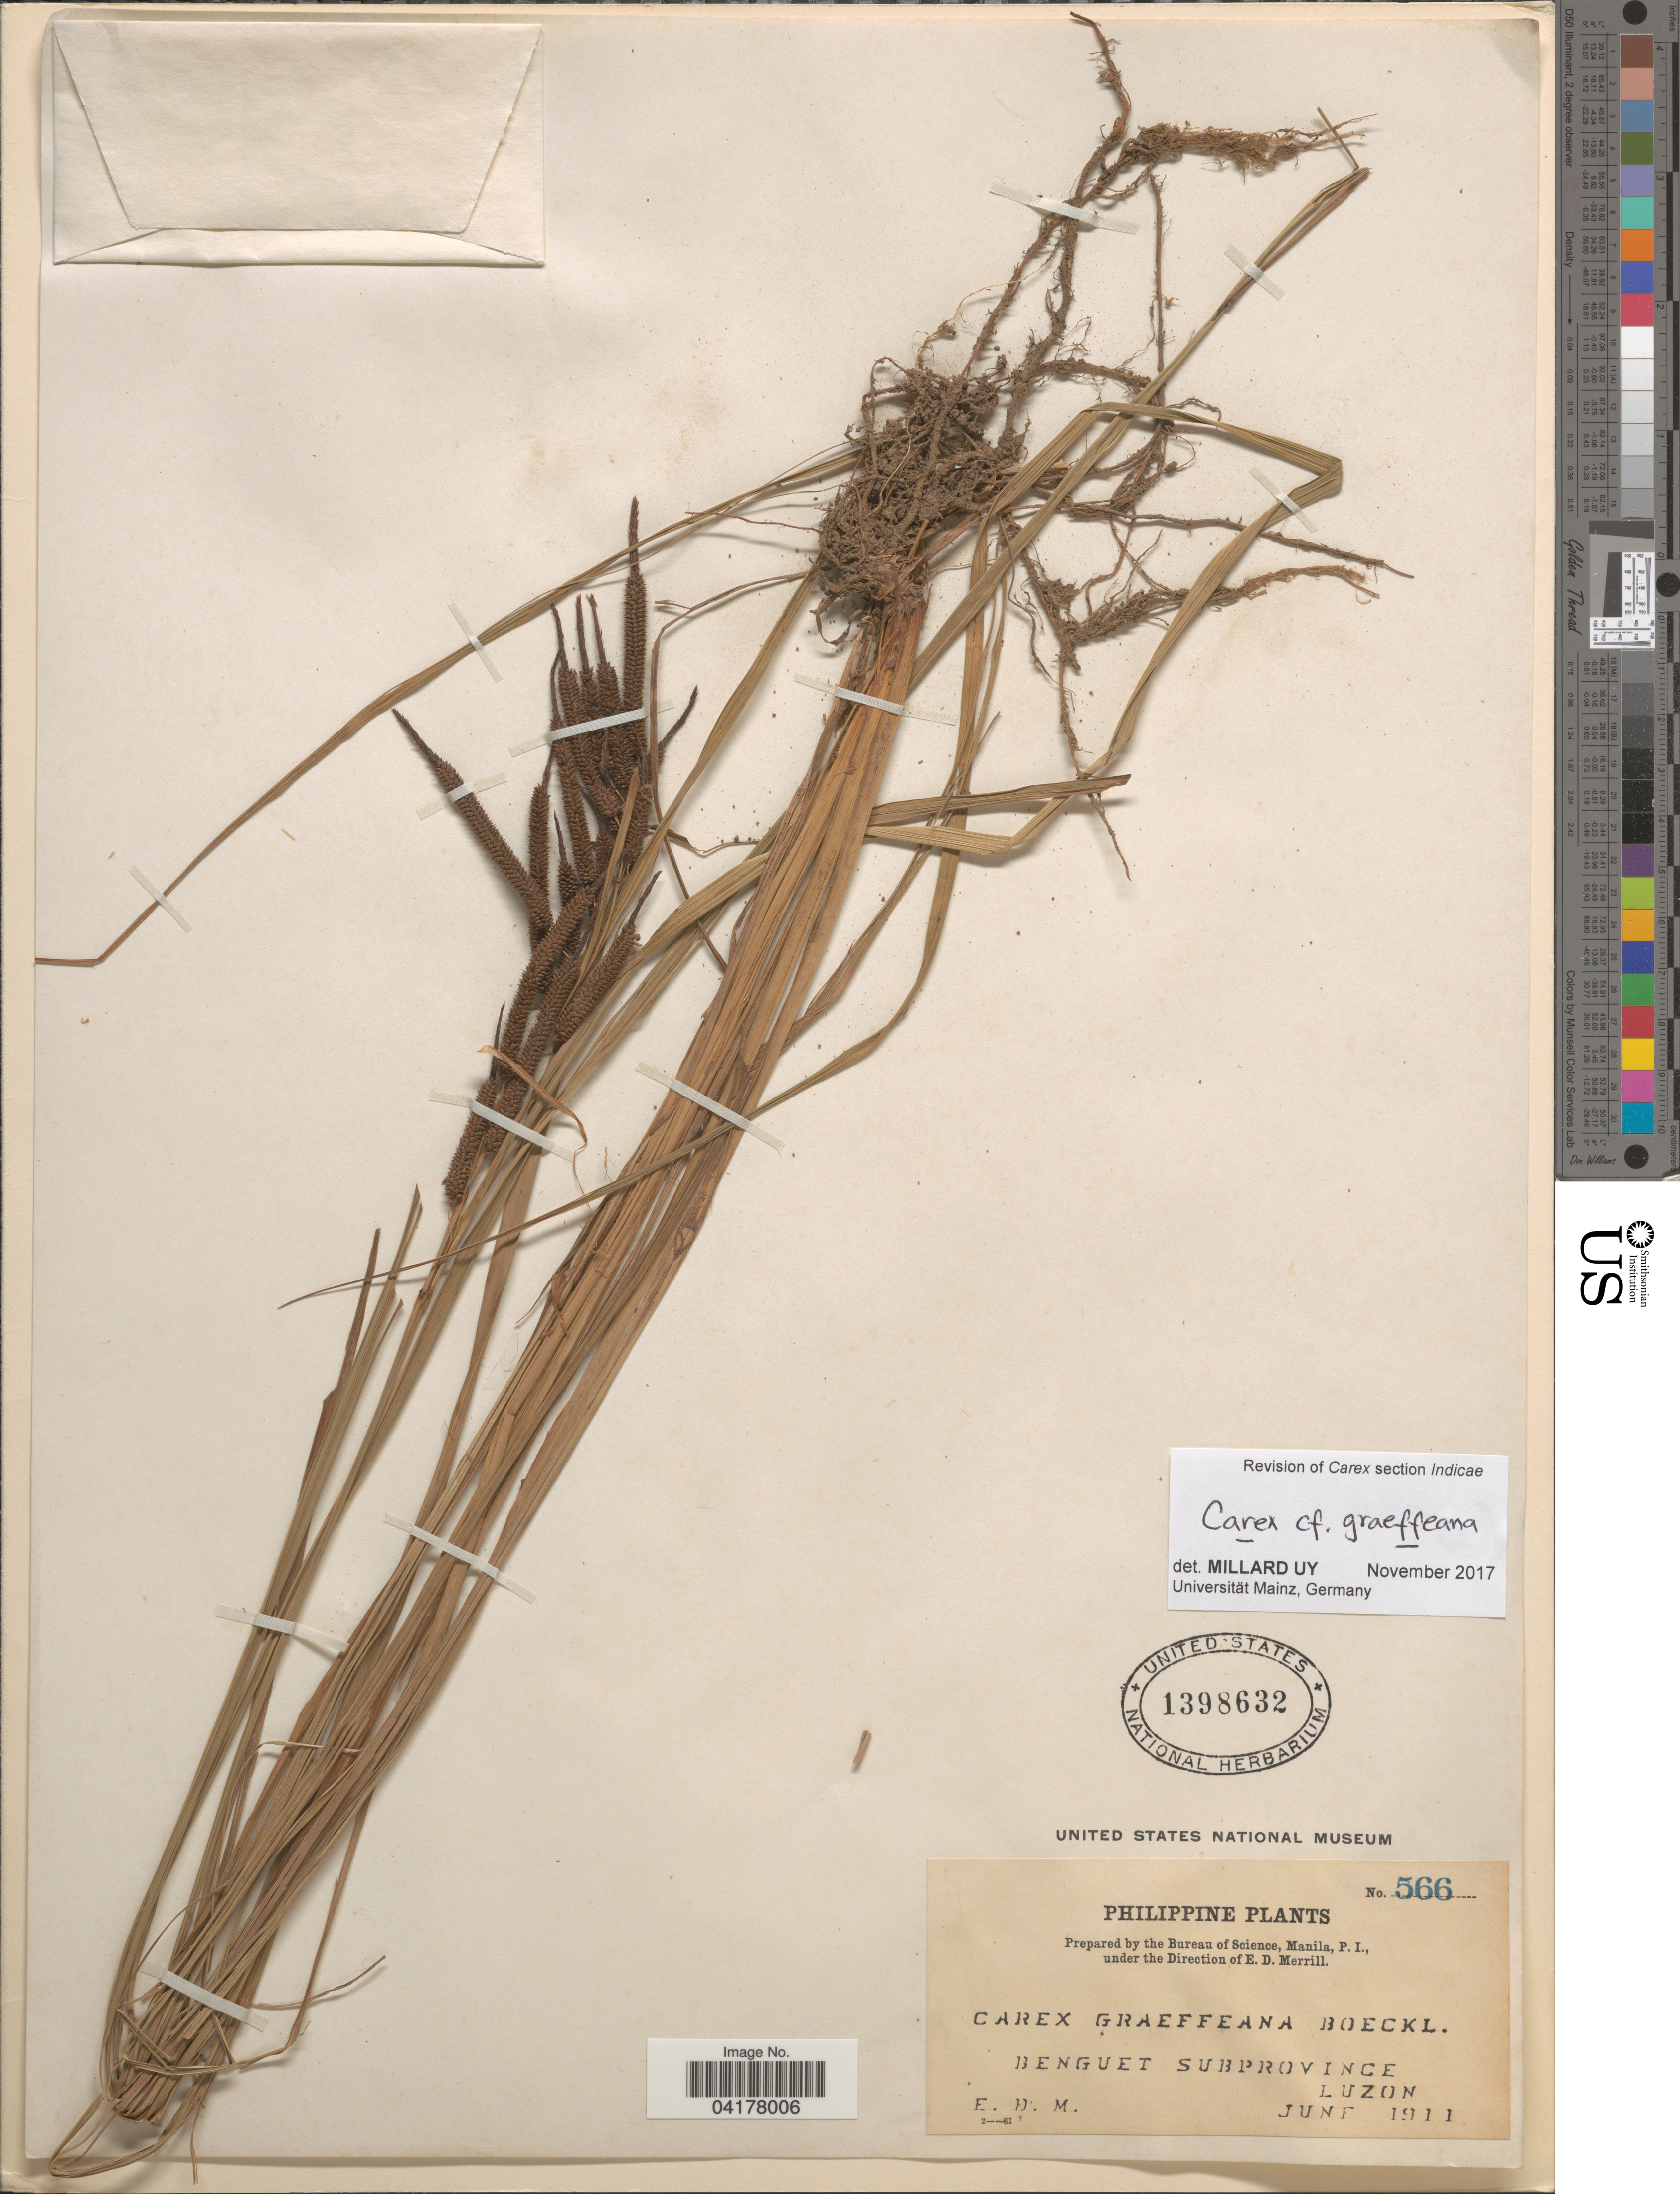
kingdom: Plantae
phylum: Tracheophyta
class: Liliopsida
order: Poales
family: Cyperaceae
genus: Carex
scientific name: Carex graeffeana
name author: Boeckeler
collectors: E. D. Merrill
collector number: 566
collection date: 1911-06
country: Philippines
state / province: Cordillera (Administrative Region)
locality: Benguet Subprovince. Luzon.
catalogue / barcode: US 1398632